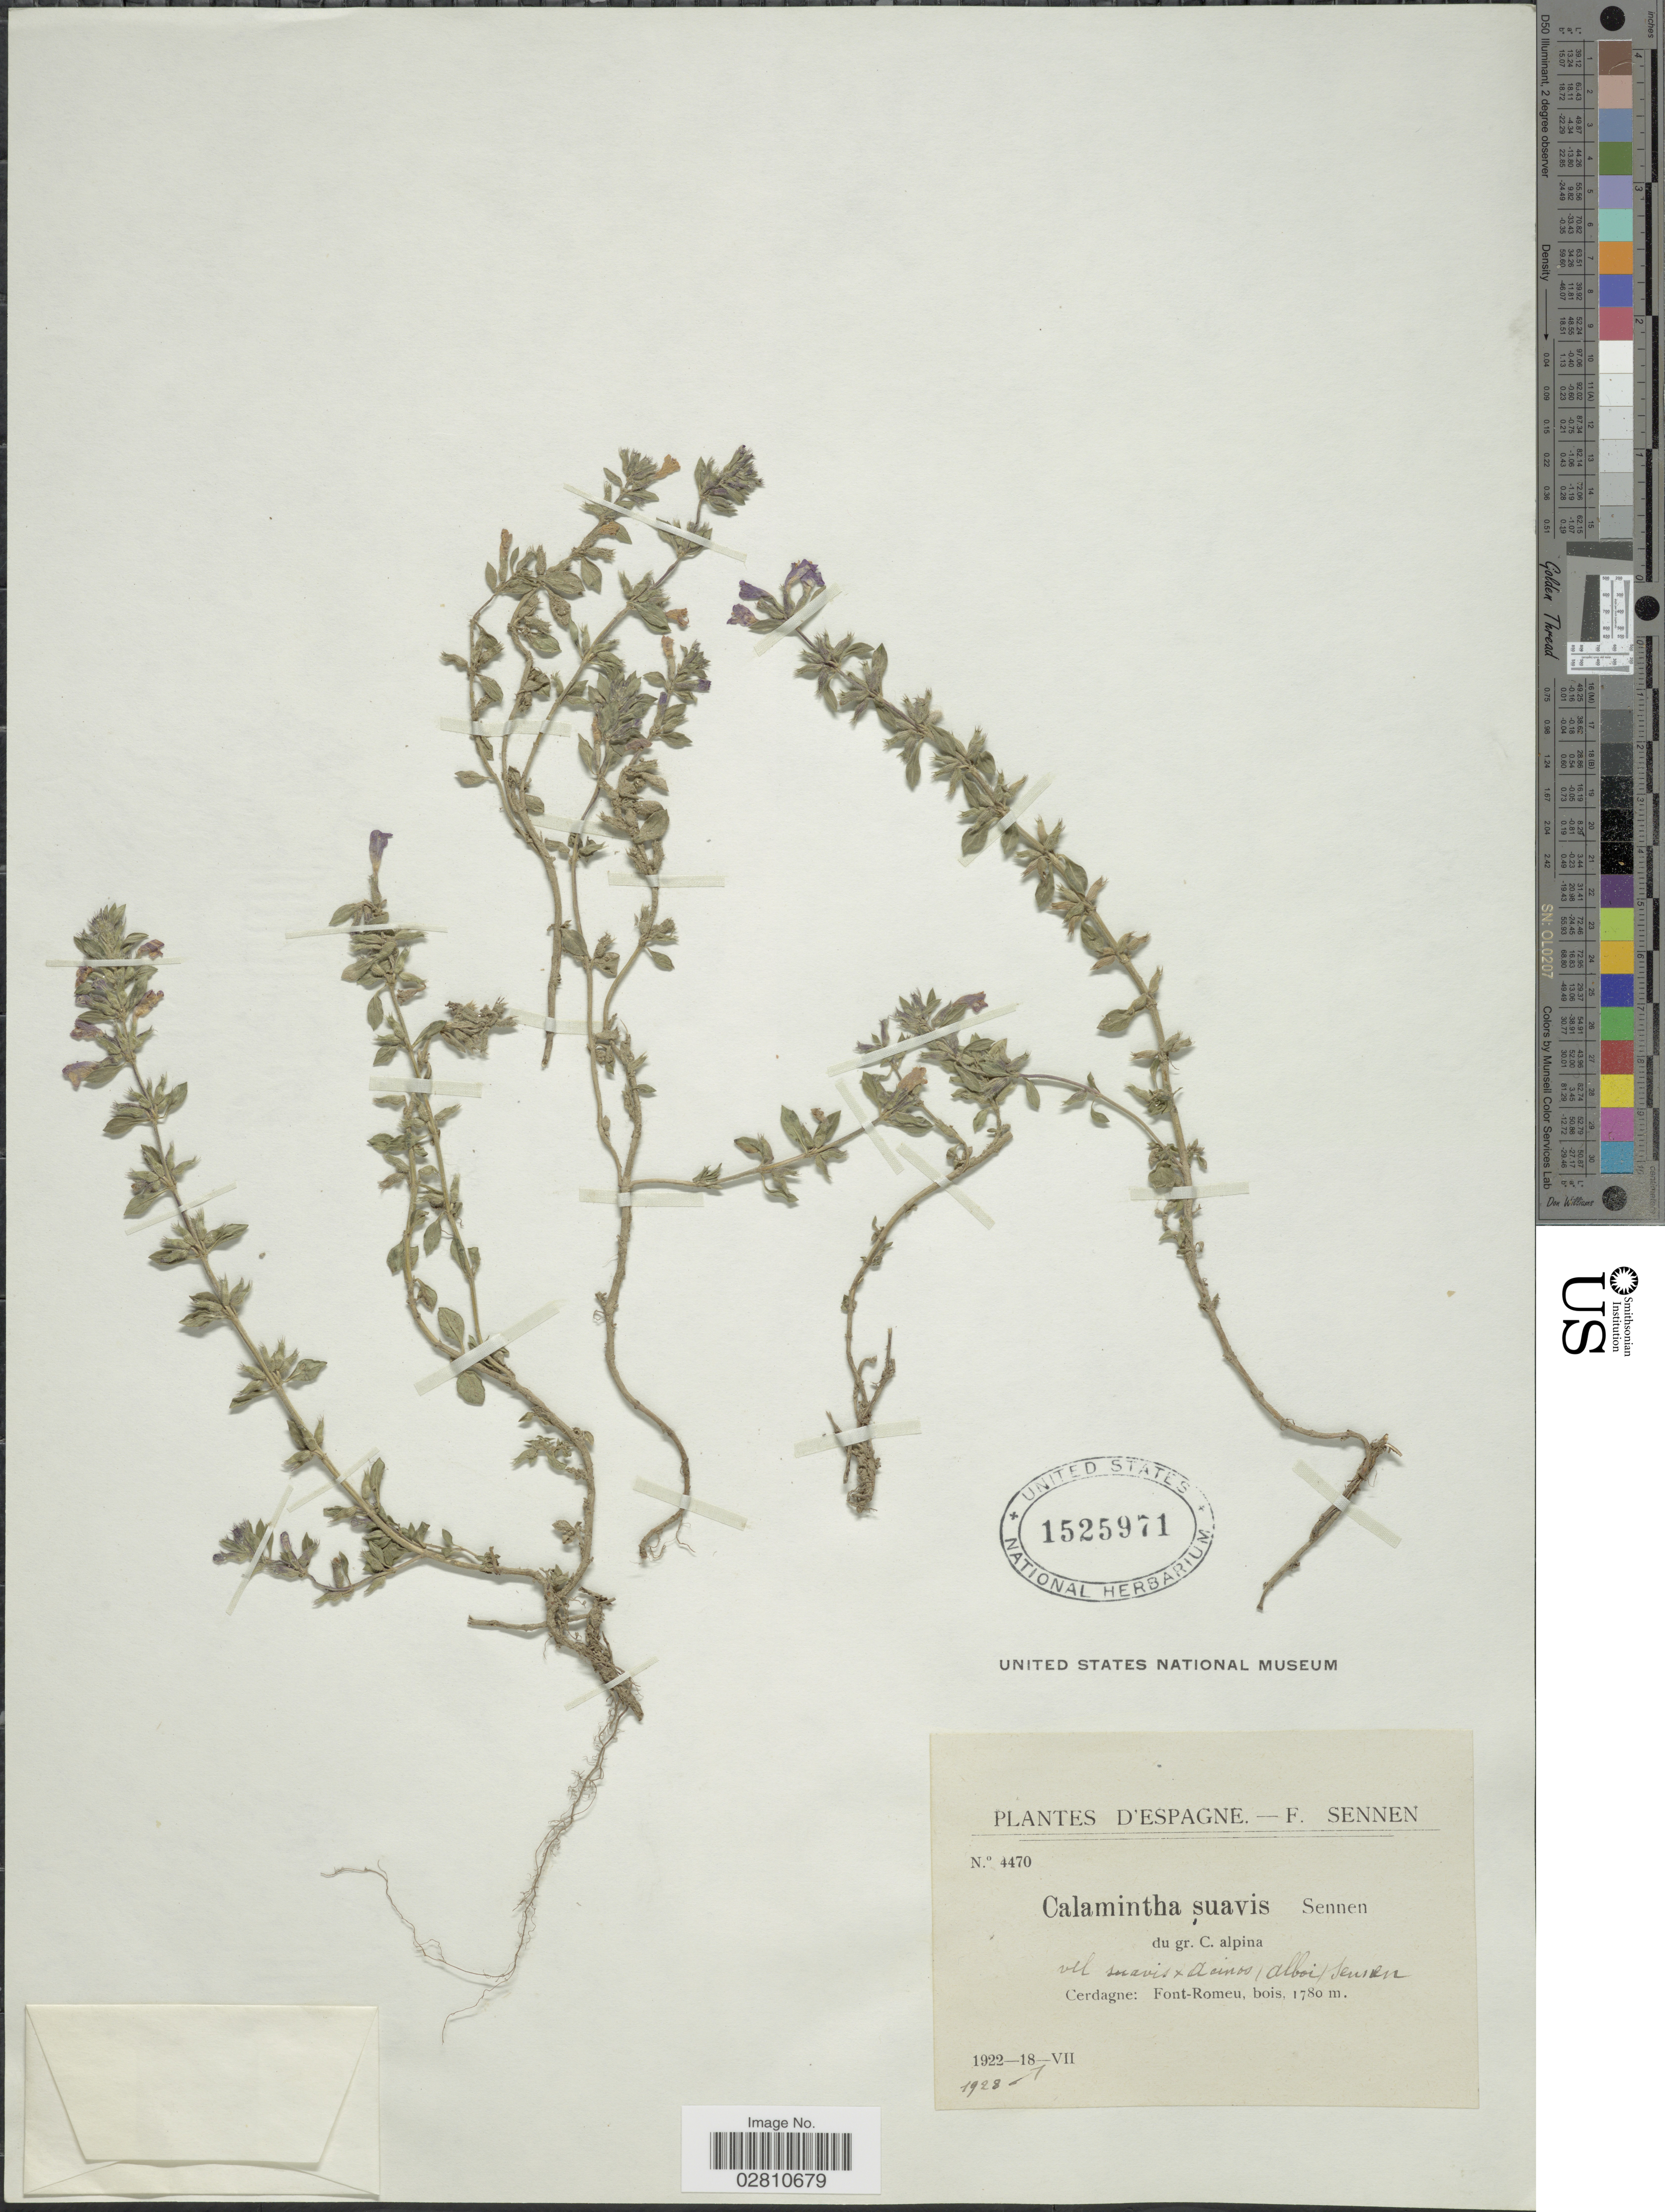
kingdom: Plantae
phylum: Tracheophyta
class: Magnoliopsida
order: Lamiales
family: Lamiaceae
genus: Clinopodium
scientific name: Clinopodium alpinum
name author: (L.) Kuntze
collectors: E. Sennen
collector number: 4470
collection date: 1922-07-18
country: Spain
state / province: Islas Baleares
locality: D'Espagne, Cerdagne: Font-Romeu.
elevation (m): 1780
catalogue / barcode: US 1525971